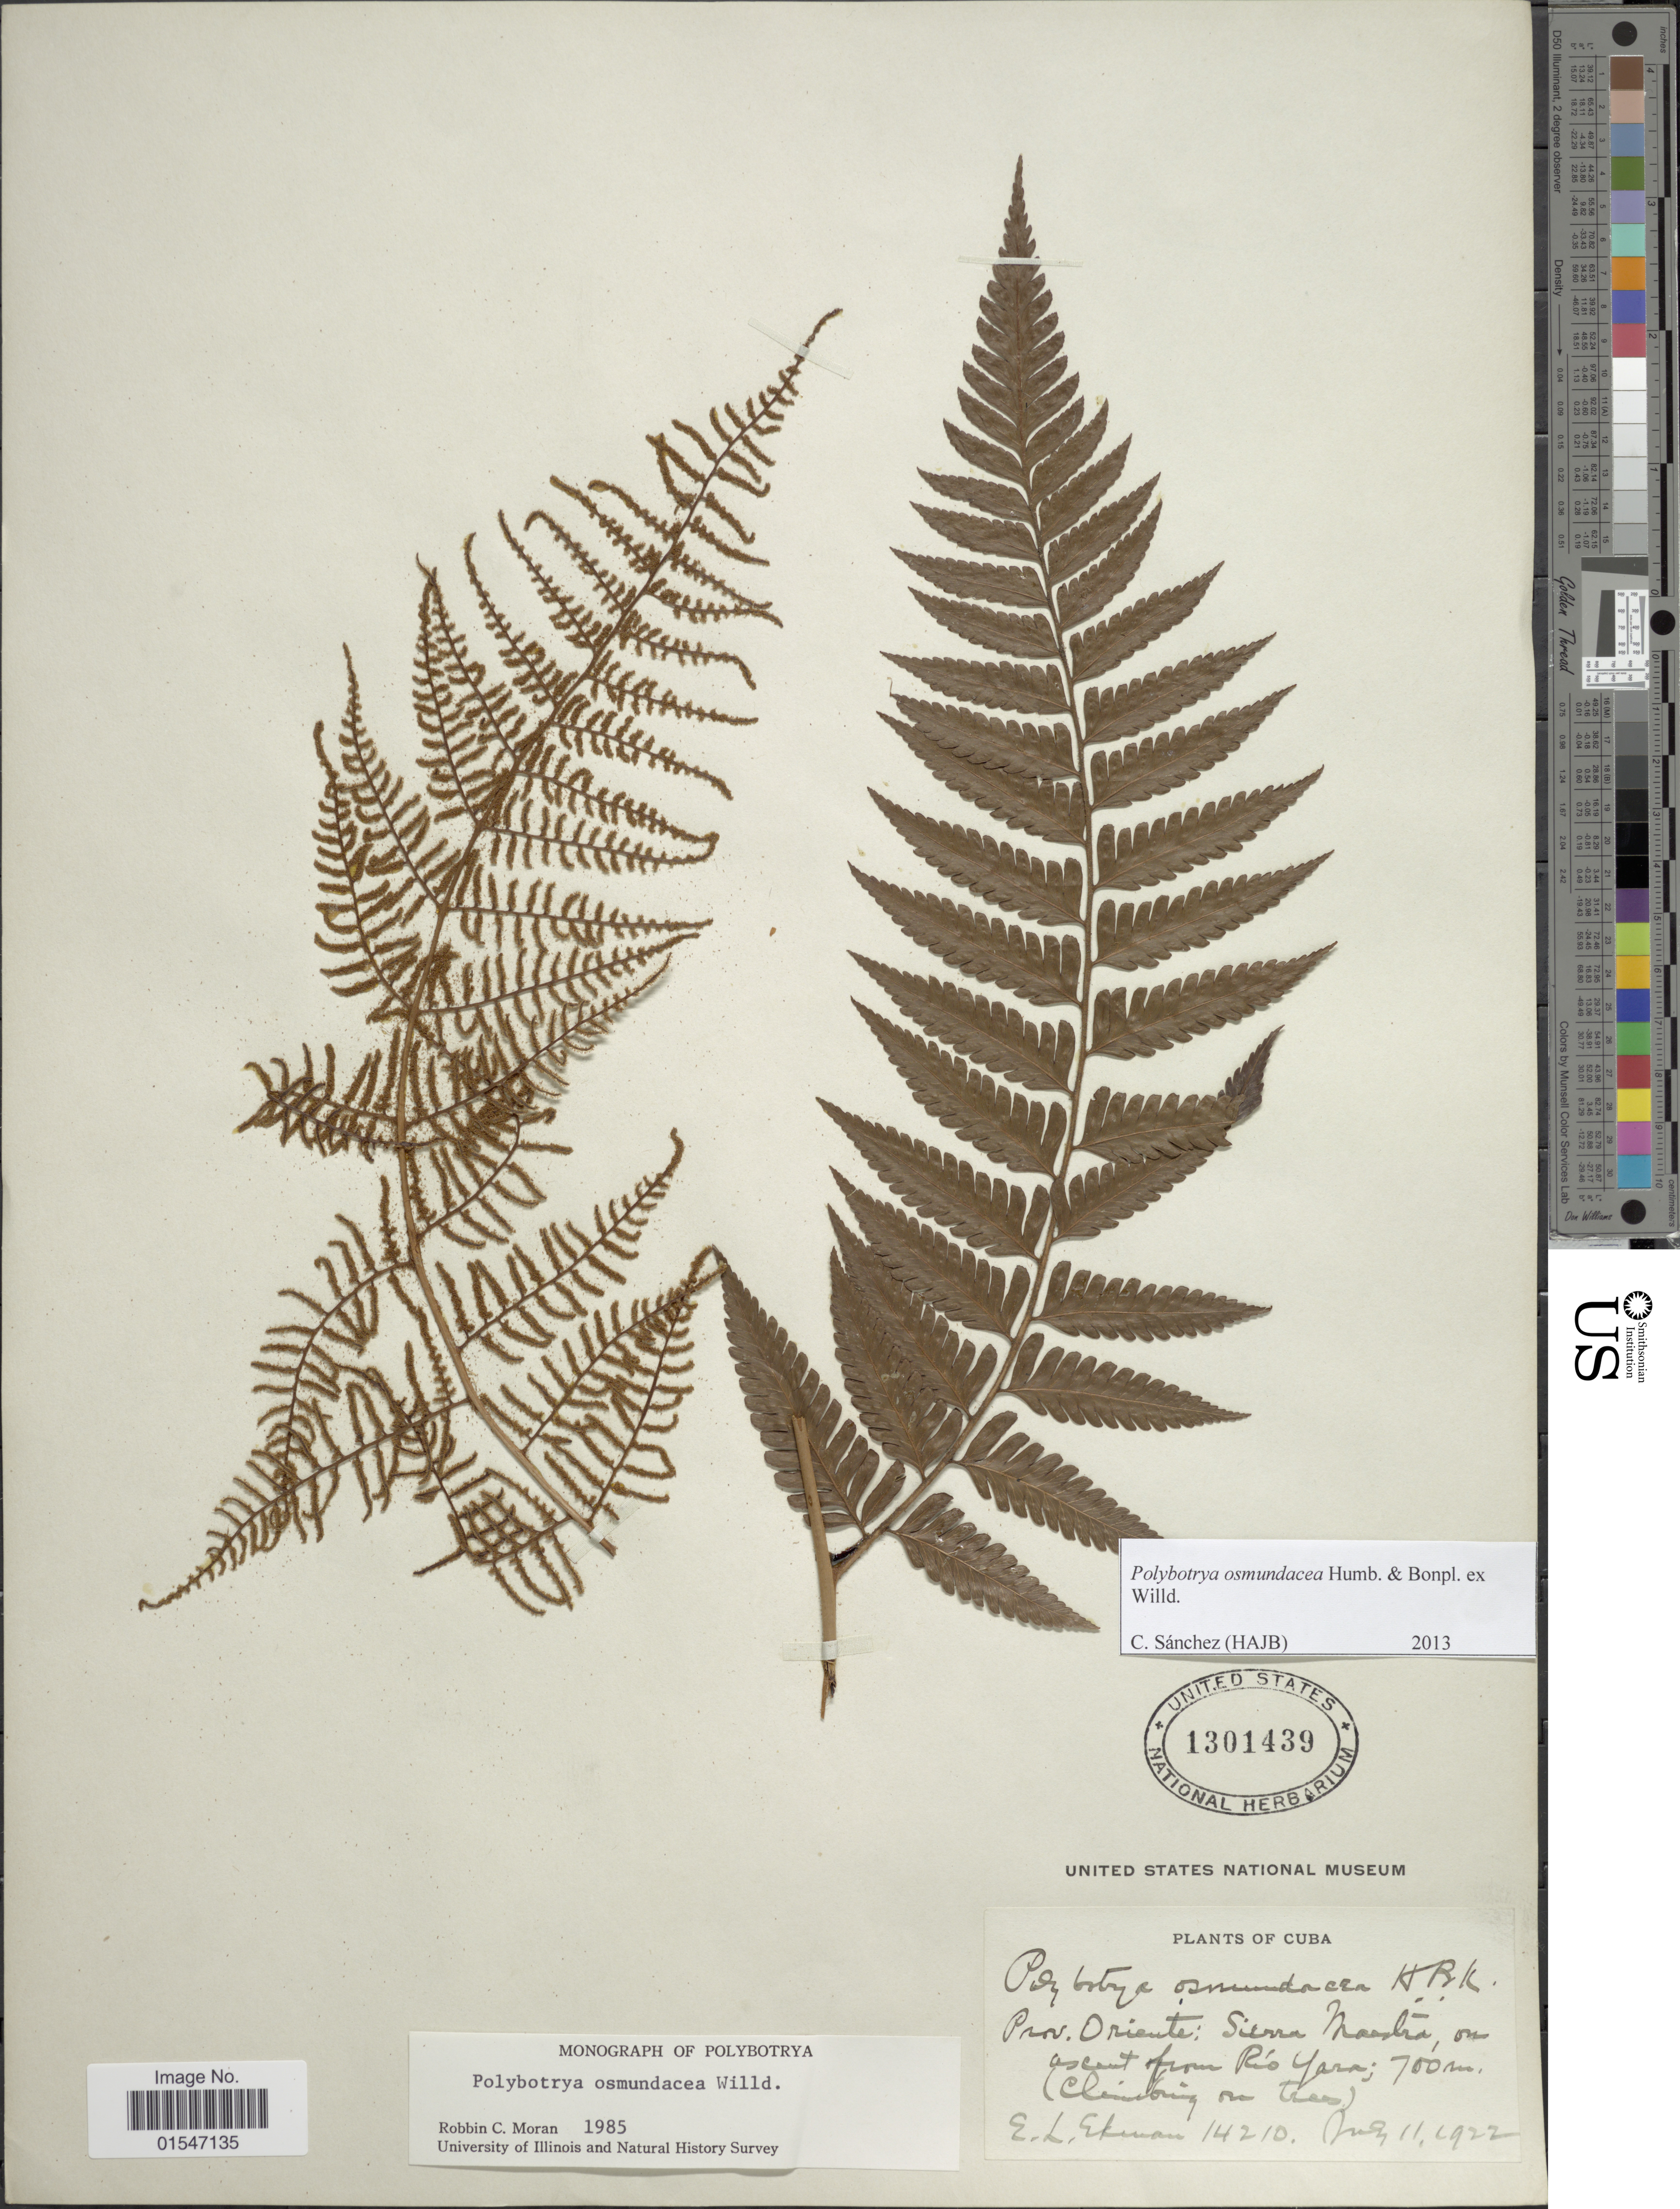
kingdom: Plantae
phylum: Tracheophyta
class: Polypodiopsida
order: Polypodiales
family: Dryopteridaceae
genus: Polybotrya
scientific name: Polybotrya osmundacea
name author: Humb. & Bonpl. ex Willd.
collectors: E. L. Ekman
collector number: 14210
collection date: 1922-07-11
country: Cuba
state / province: Granma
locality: Cuba, Prov. Oriente: Sierra Maestra, on ascent from Rio Yara.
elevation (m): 700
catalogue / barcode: US 1301439